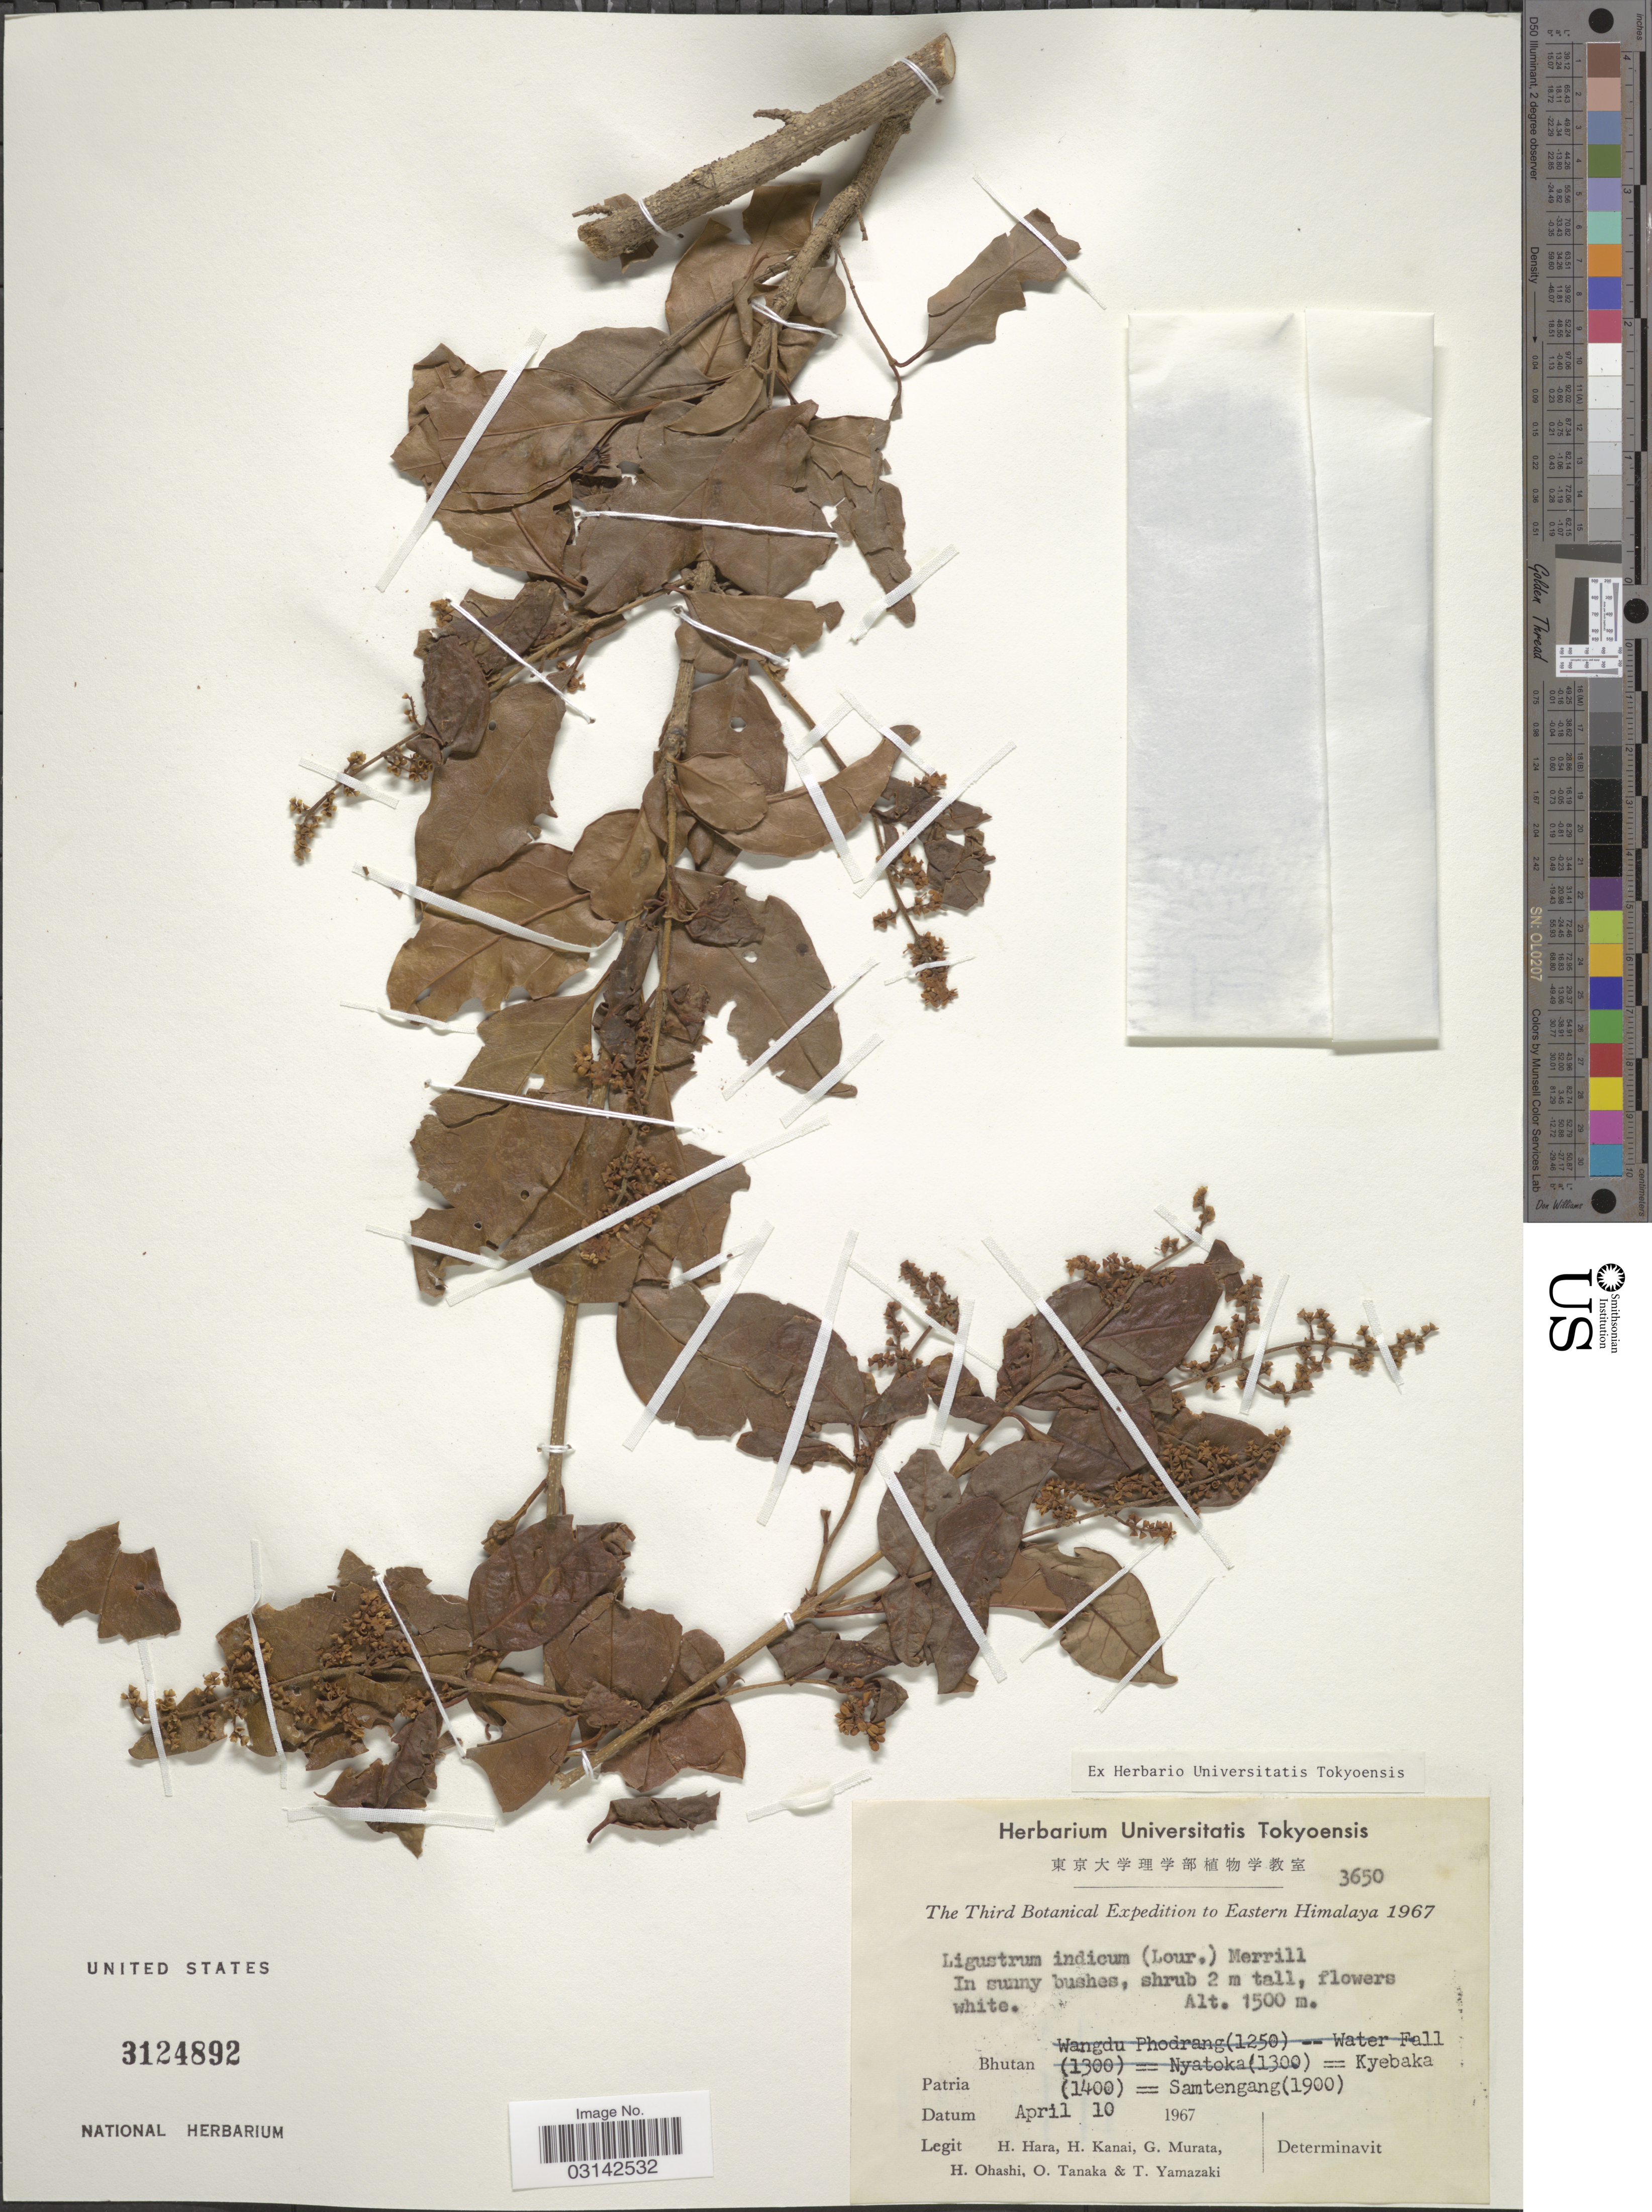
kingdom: Plantae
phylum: Tracheophyta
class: Magnoliopsida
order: Lamiales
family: Oleaceae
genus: Ligustrum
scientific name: Ligustrum sinense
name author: Lour.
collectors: H. Hara, H. Kanai, G. Murata, H. Ohashi & et al.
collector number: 3650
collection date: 1967-04-10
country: Bhutan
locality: Eastern Himalaya, Kyebaka (1400), Samtengang (1900).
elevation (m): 1500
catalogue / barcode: US 3124892